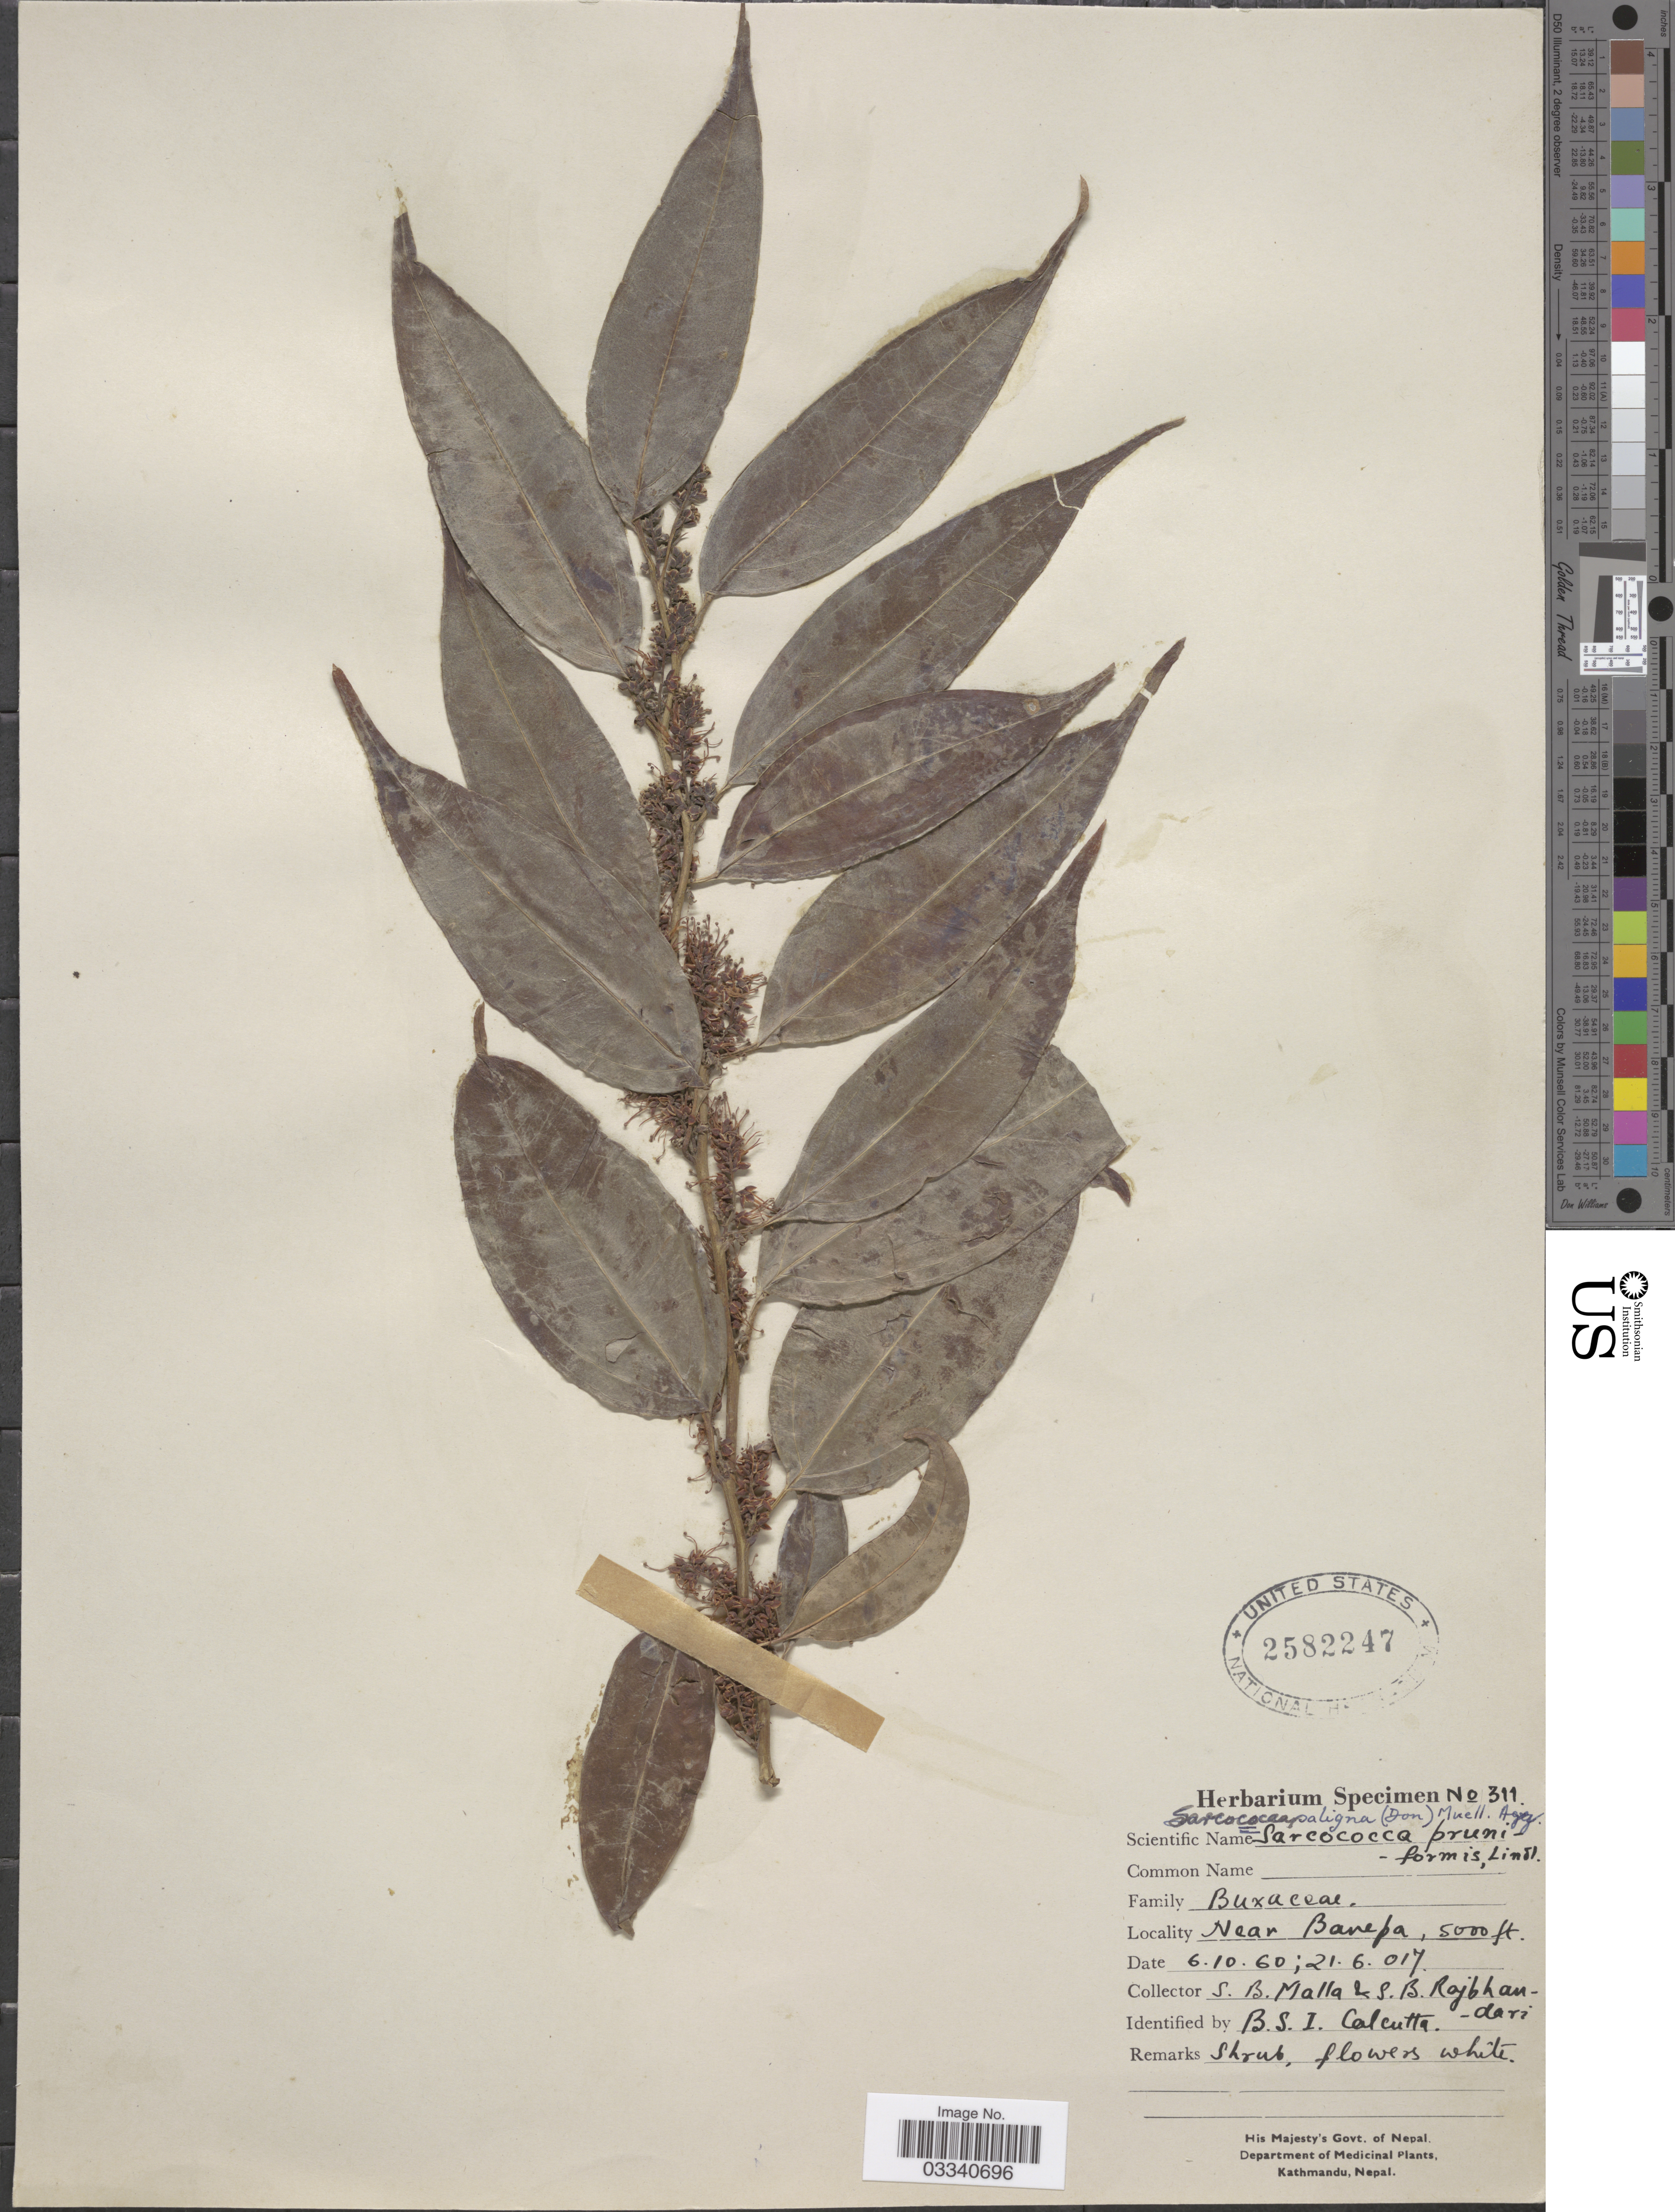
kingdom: Plantae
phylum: Tracheophyta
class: Magnoliopsida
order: Buxales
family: Buxaceae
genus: Sarcococca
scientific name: Sarcococca coriacea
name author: Müll. Arg.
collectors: S. Malla & S. Rajbhandari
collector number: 311?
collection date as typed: Transcribed d/m/y: 6/10/60 to 21/6/17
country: Nepal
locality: Near Banepa.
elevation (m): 1524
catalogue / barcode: US 2582247